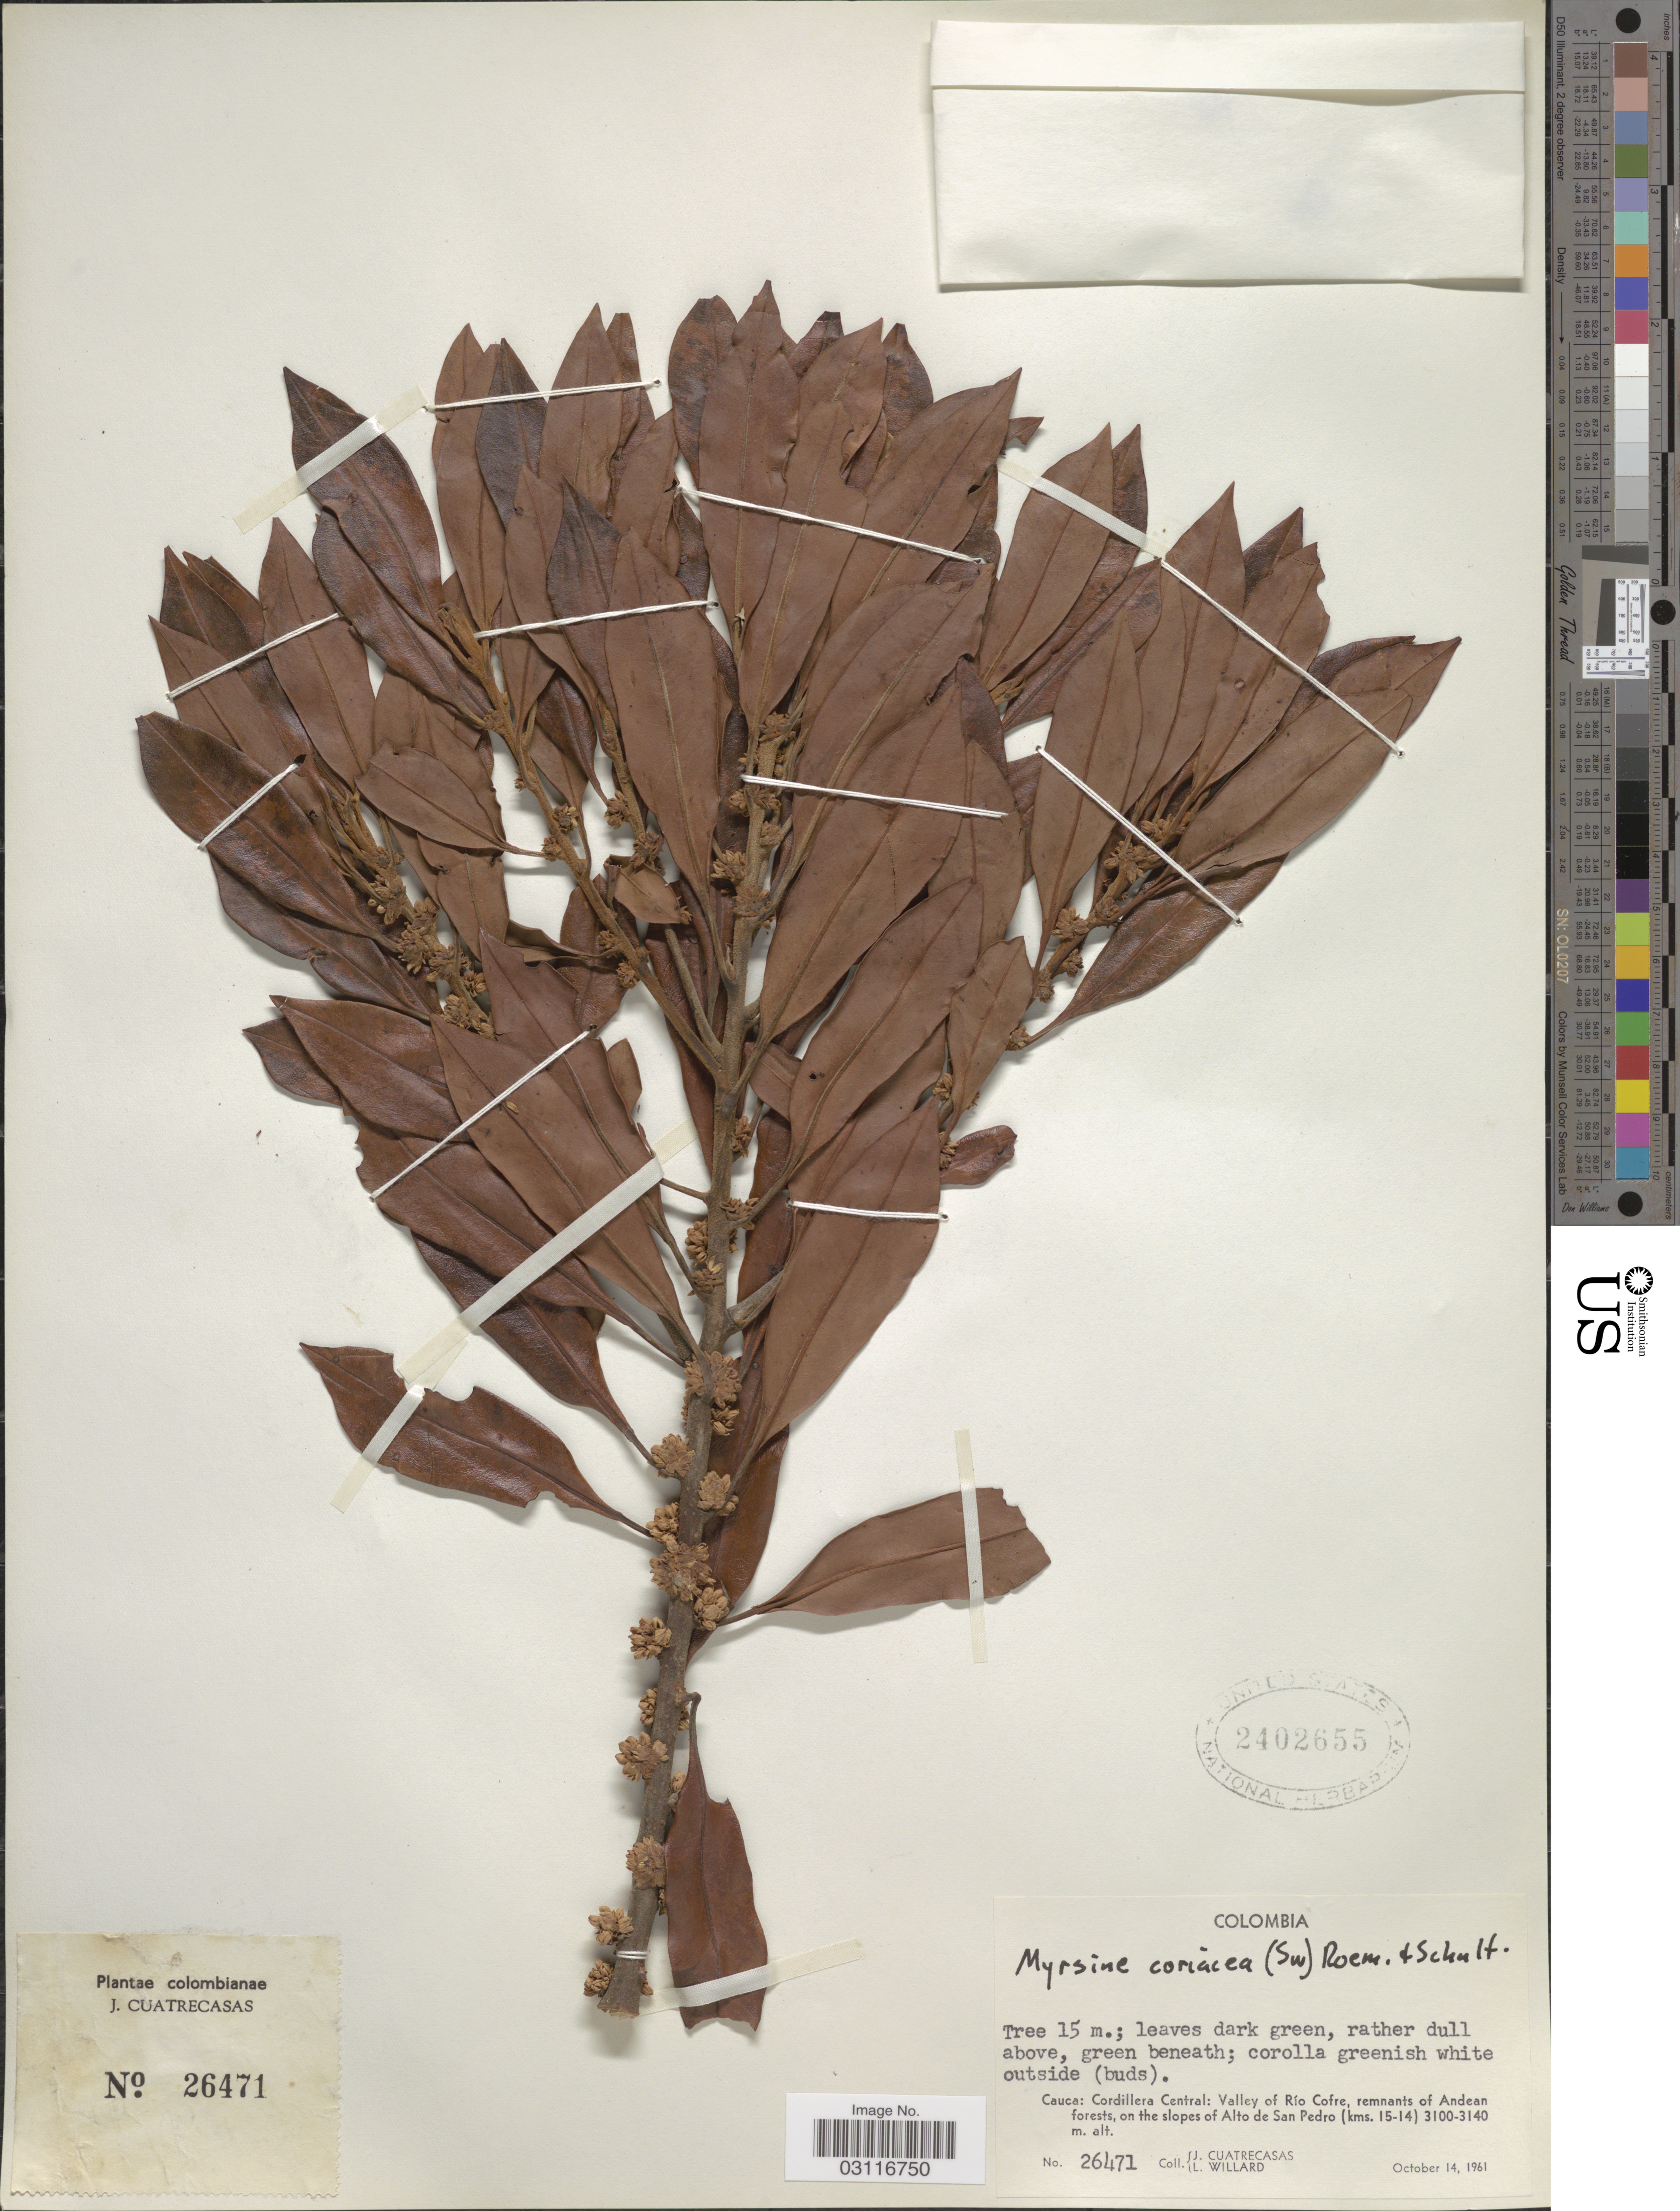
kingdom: Plantae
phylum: Tracheophyta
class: Magnoliopsida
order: Ericales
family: Primulaceae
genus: Myrsine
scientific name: Myrsine coriacea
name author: (Sw.) R. Br. ex Roem. & Schult.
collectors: J. Cuatrecasas & L. Willard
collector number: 26471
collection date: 1961-10-14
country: Colombia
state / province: Cauca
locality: Cordillera Central: Valley of Río Cofre, remnants of Andean forests, on the slopes of Alto de San Pedro (kms. 15-14).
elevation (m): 3100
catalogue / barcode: US 2402655